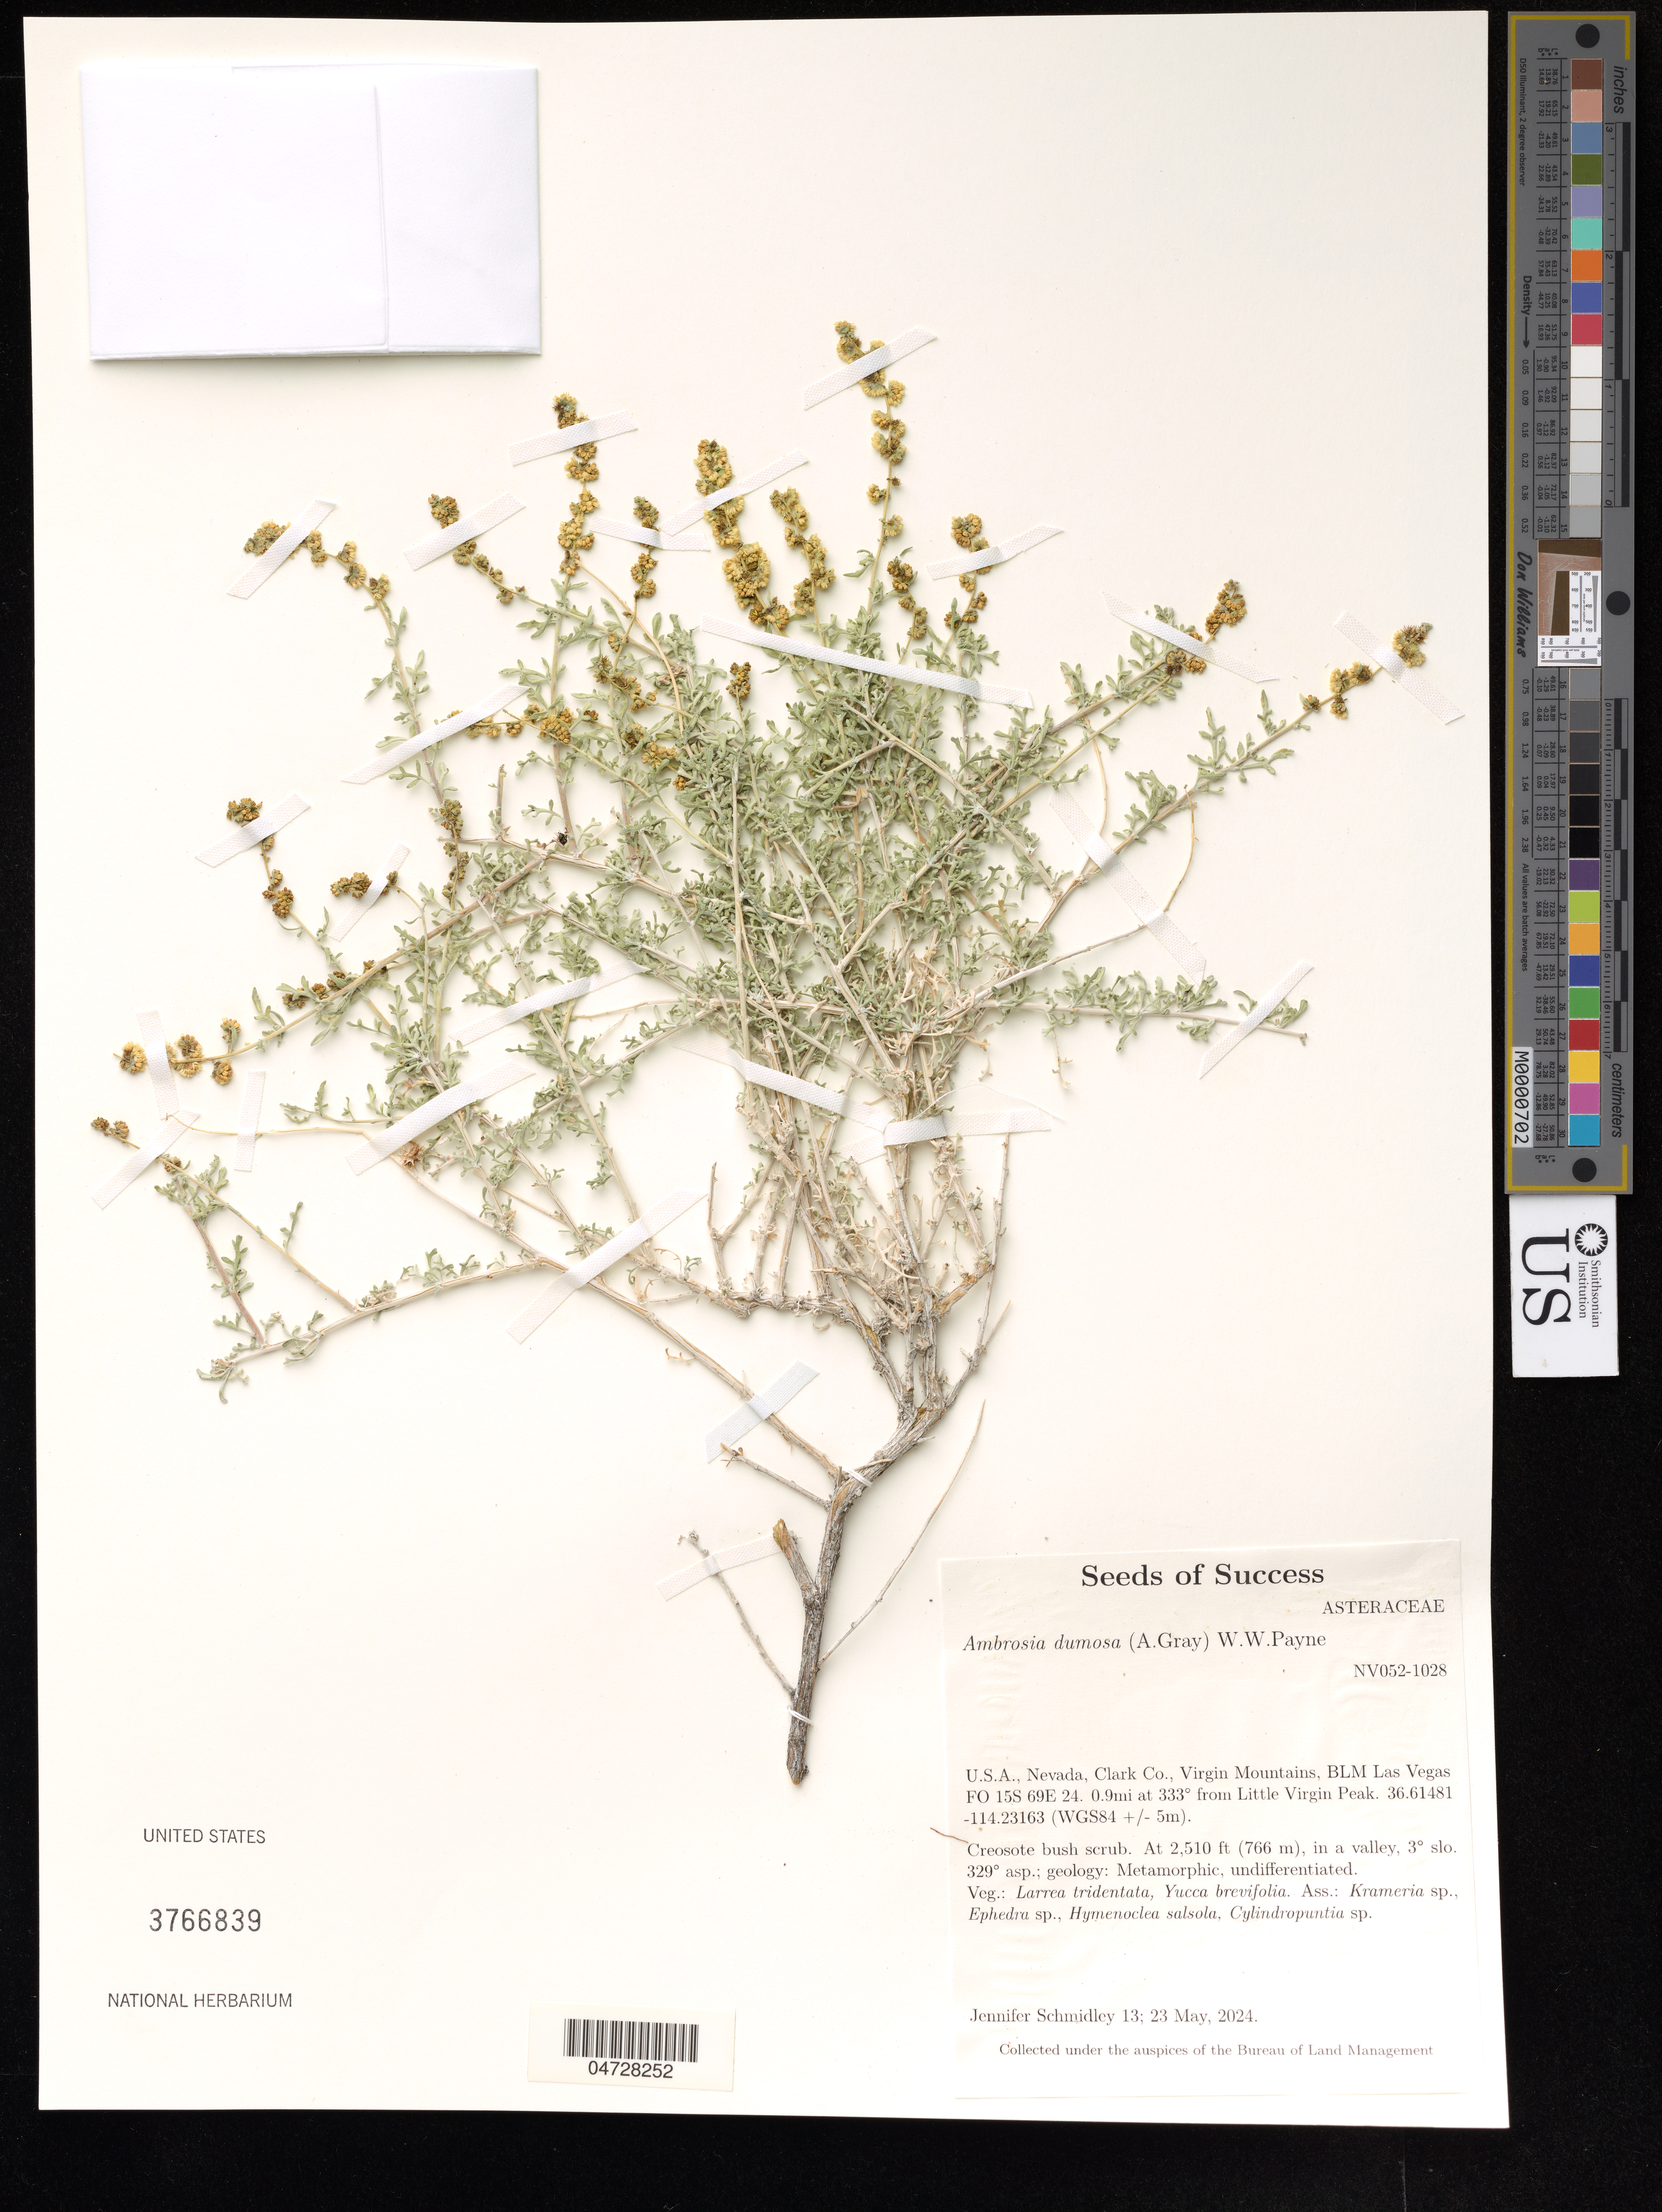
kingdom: Plantae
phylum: Tracheophyta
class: Magnoliopsida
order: Asterales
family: Asteraceae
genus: Ambrosia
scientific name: Ambrosia dumosa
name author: (A. Gray) W.W.Payne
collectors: J. Schmidley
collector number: NV052-1028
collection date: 2024-05-23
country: United States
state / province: Nevada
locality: Clark Co., Virgin Mountains, BLM Las Vegas FO 15S 69E 24. 0.9mi at 333° from Little Virgin Peak.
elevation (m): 765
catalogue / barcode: US 3766839